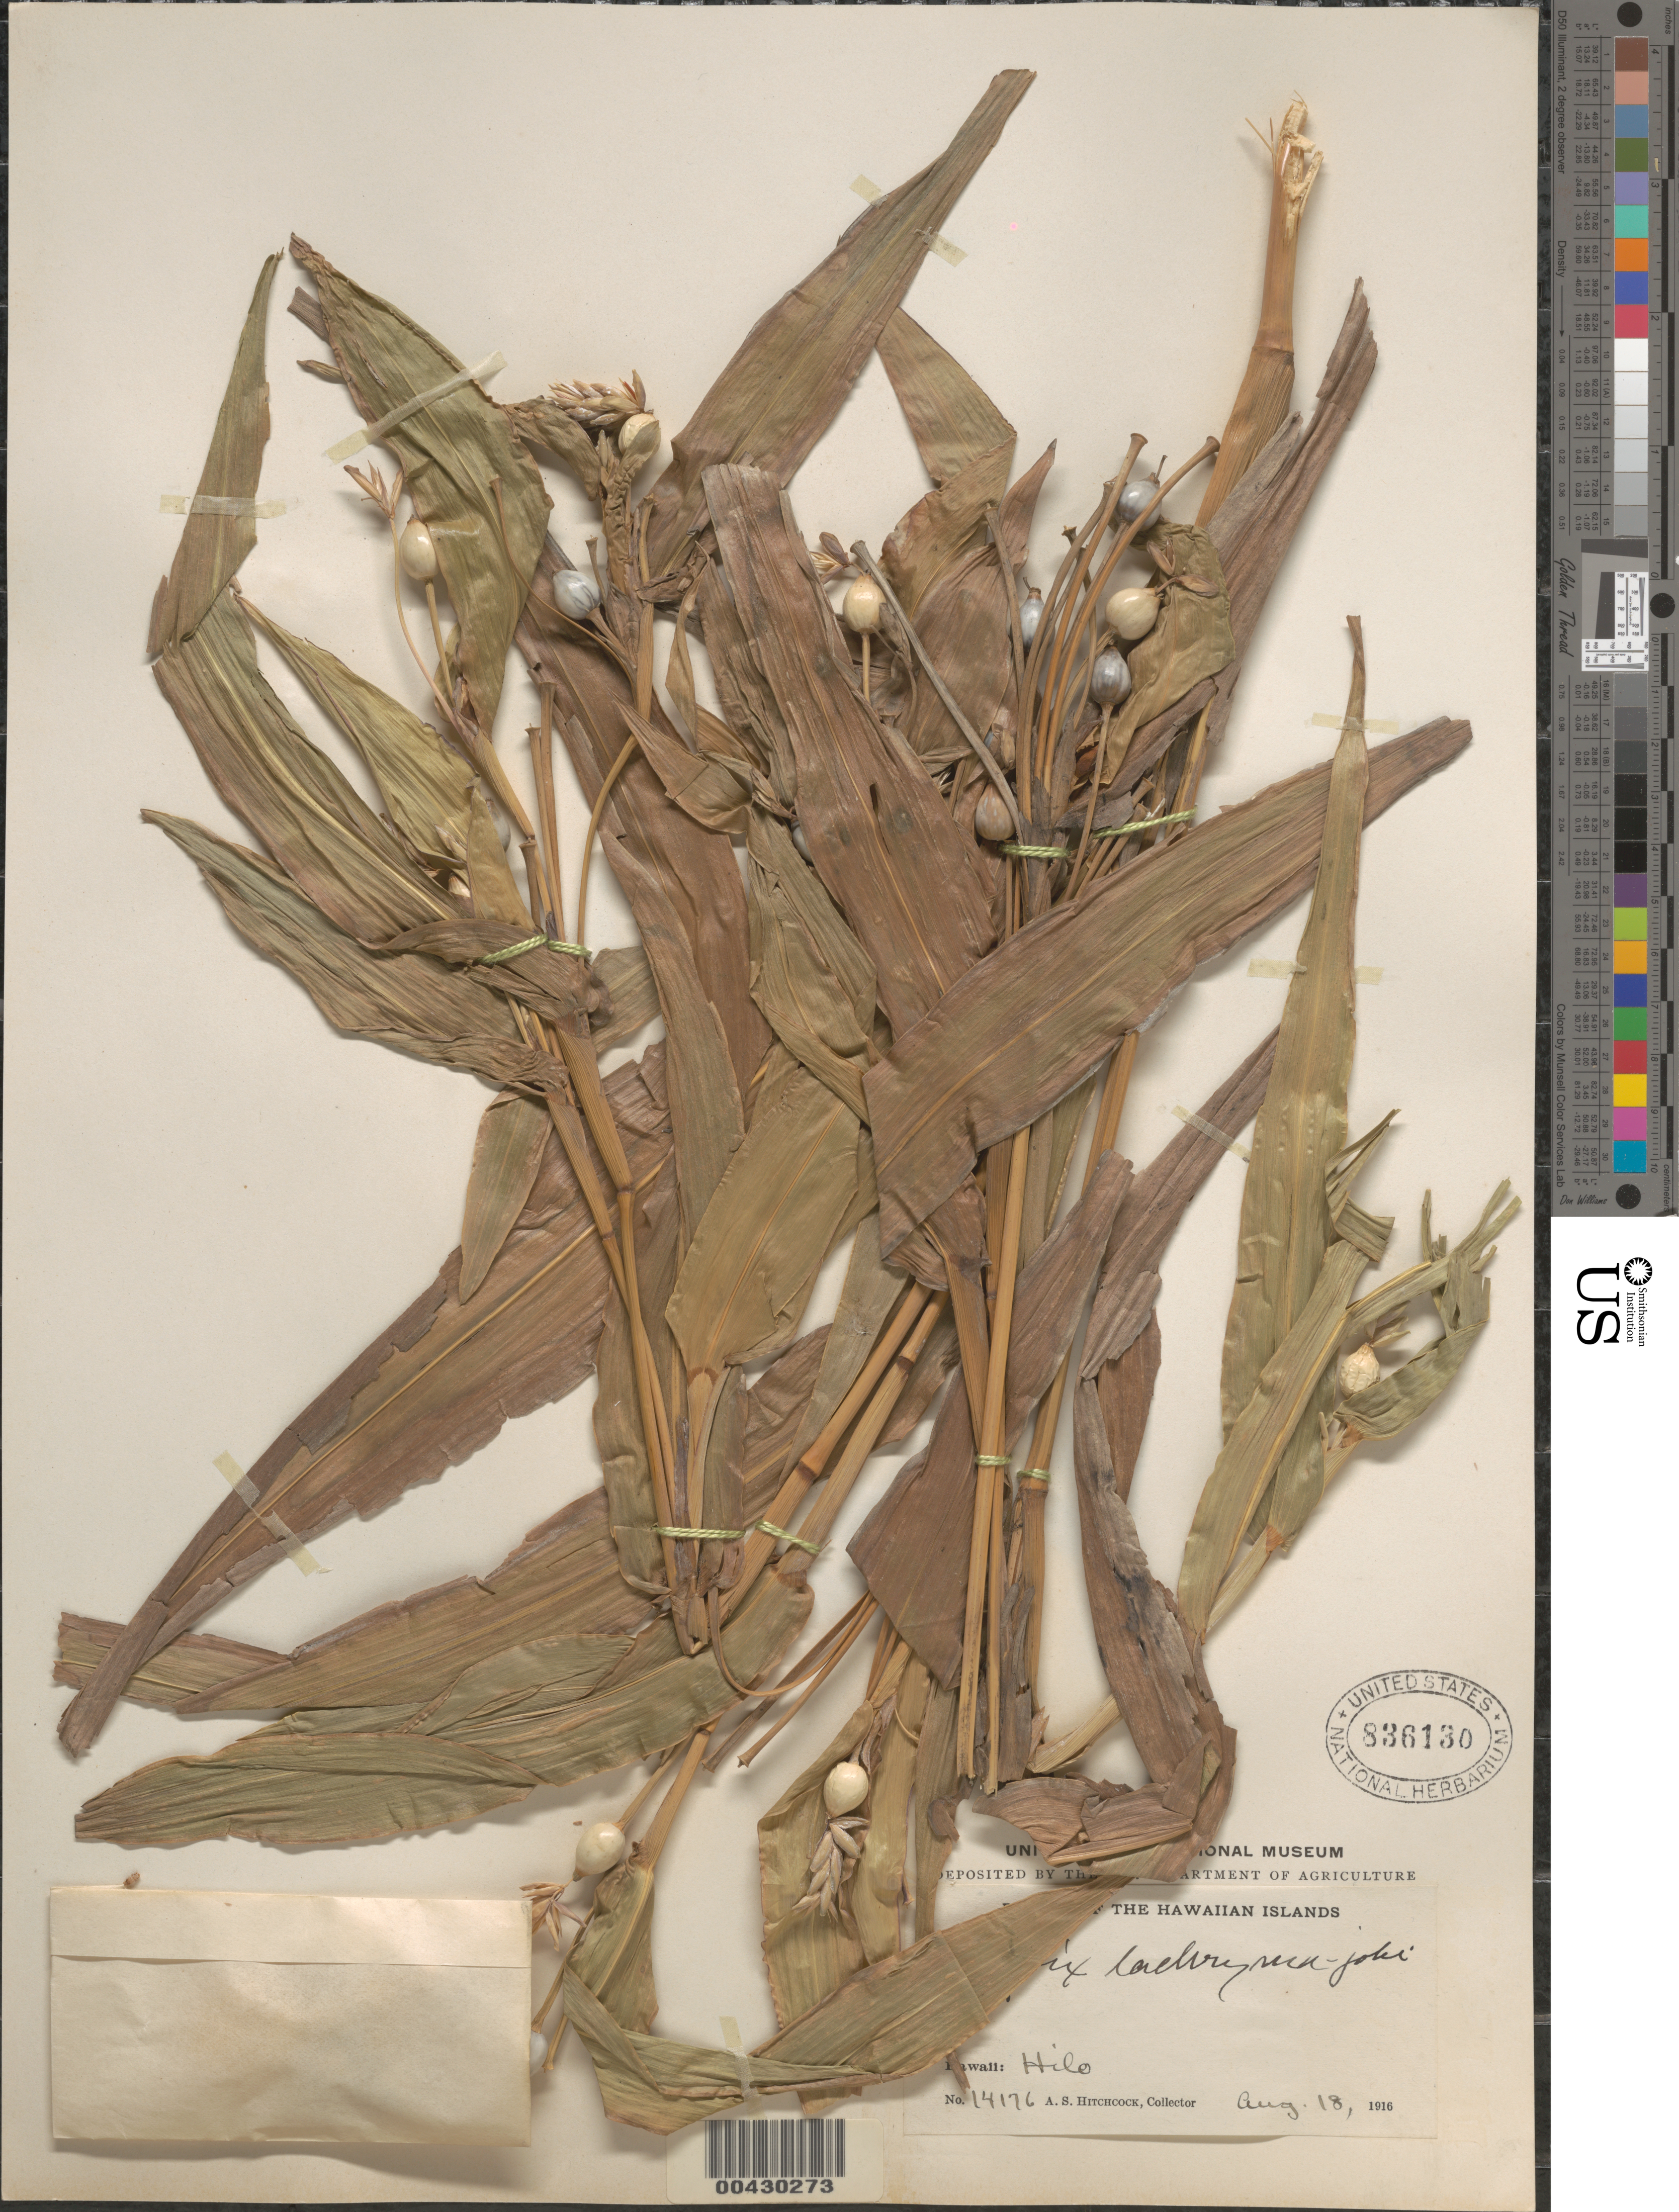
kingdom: Plantae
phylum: Tracheophyta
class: Liliopsida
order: Poales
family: Poaceae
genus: Coix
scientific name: Coix lacryma-jobi var. lacryma-jobi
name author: L.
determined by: Faccenda, K.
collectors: A. S. Hitchcock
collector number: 14176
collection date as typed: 18 Aug 1916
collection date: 1916-08-18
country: United States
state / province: Hawaii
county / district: Hawaii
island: Hawaii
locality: Hilo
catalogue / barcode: US 836130